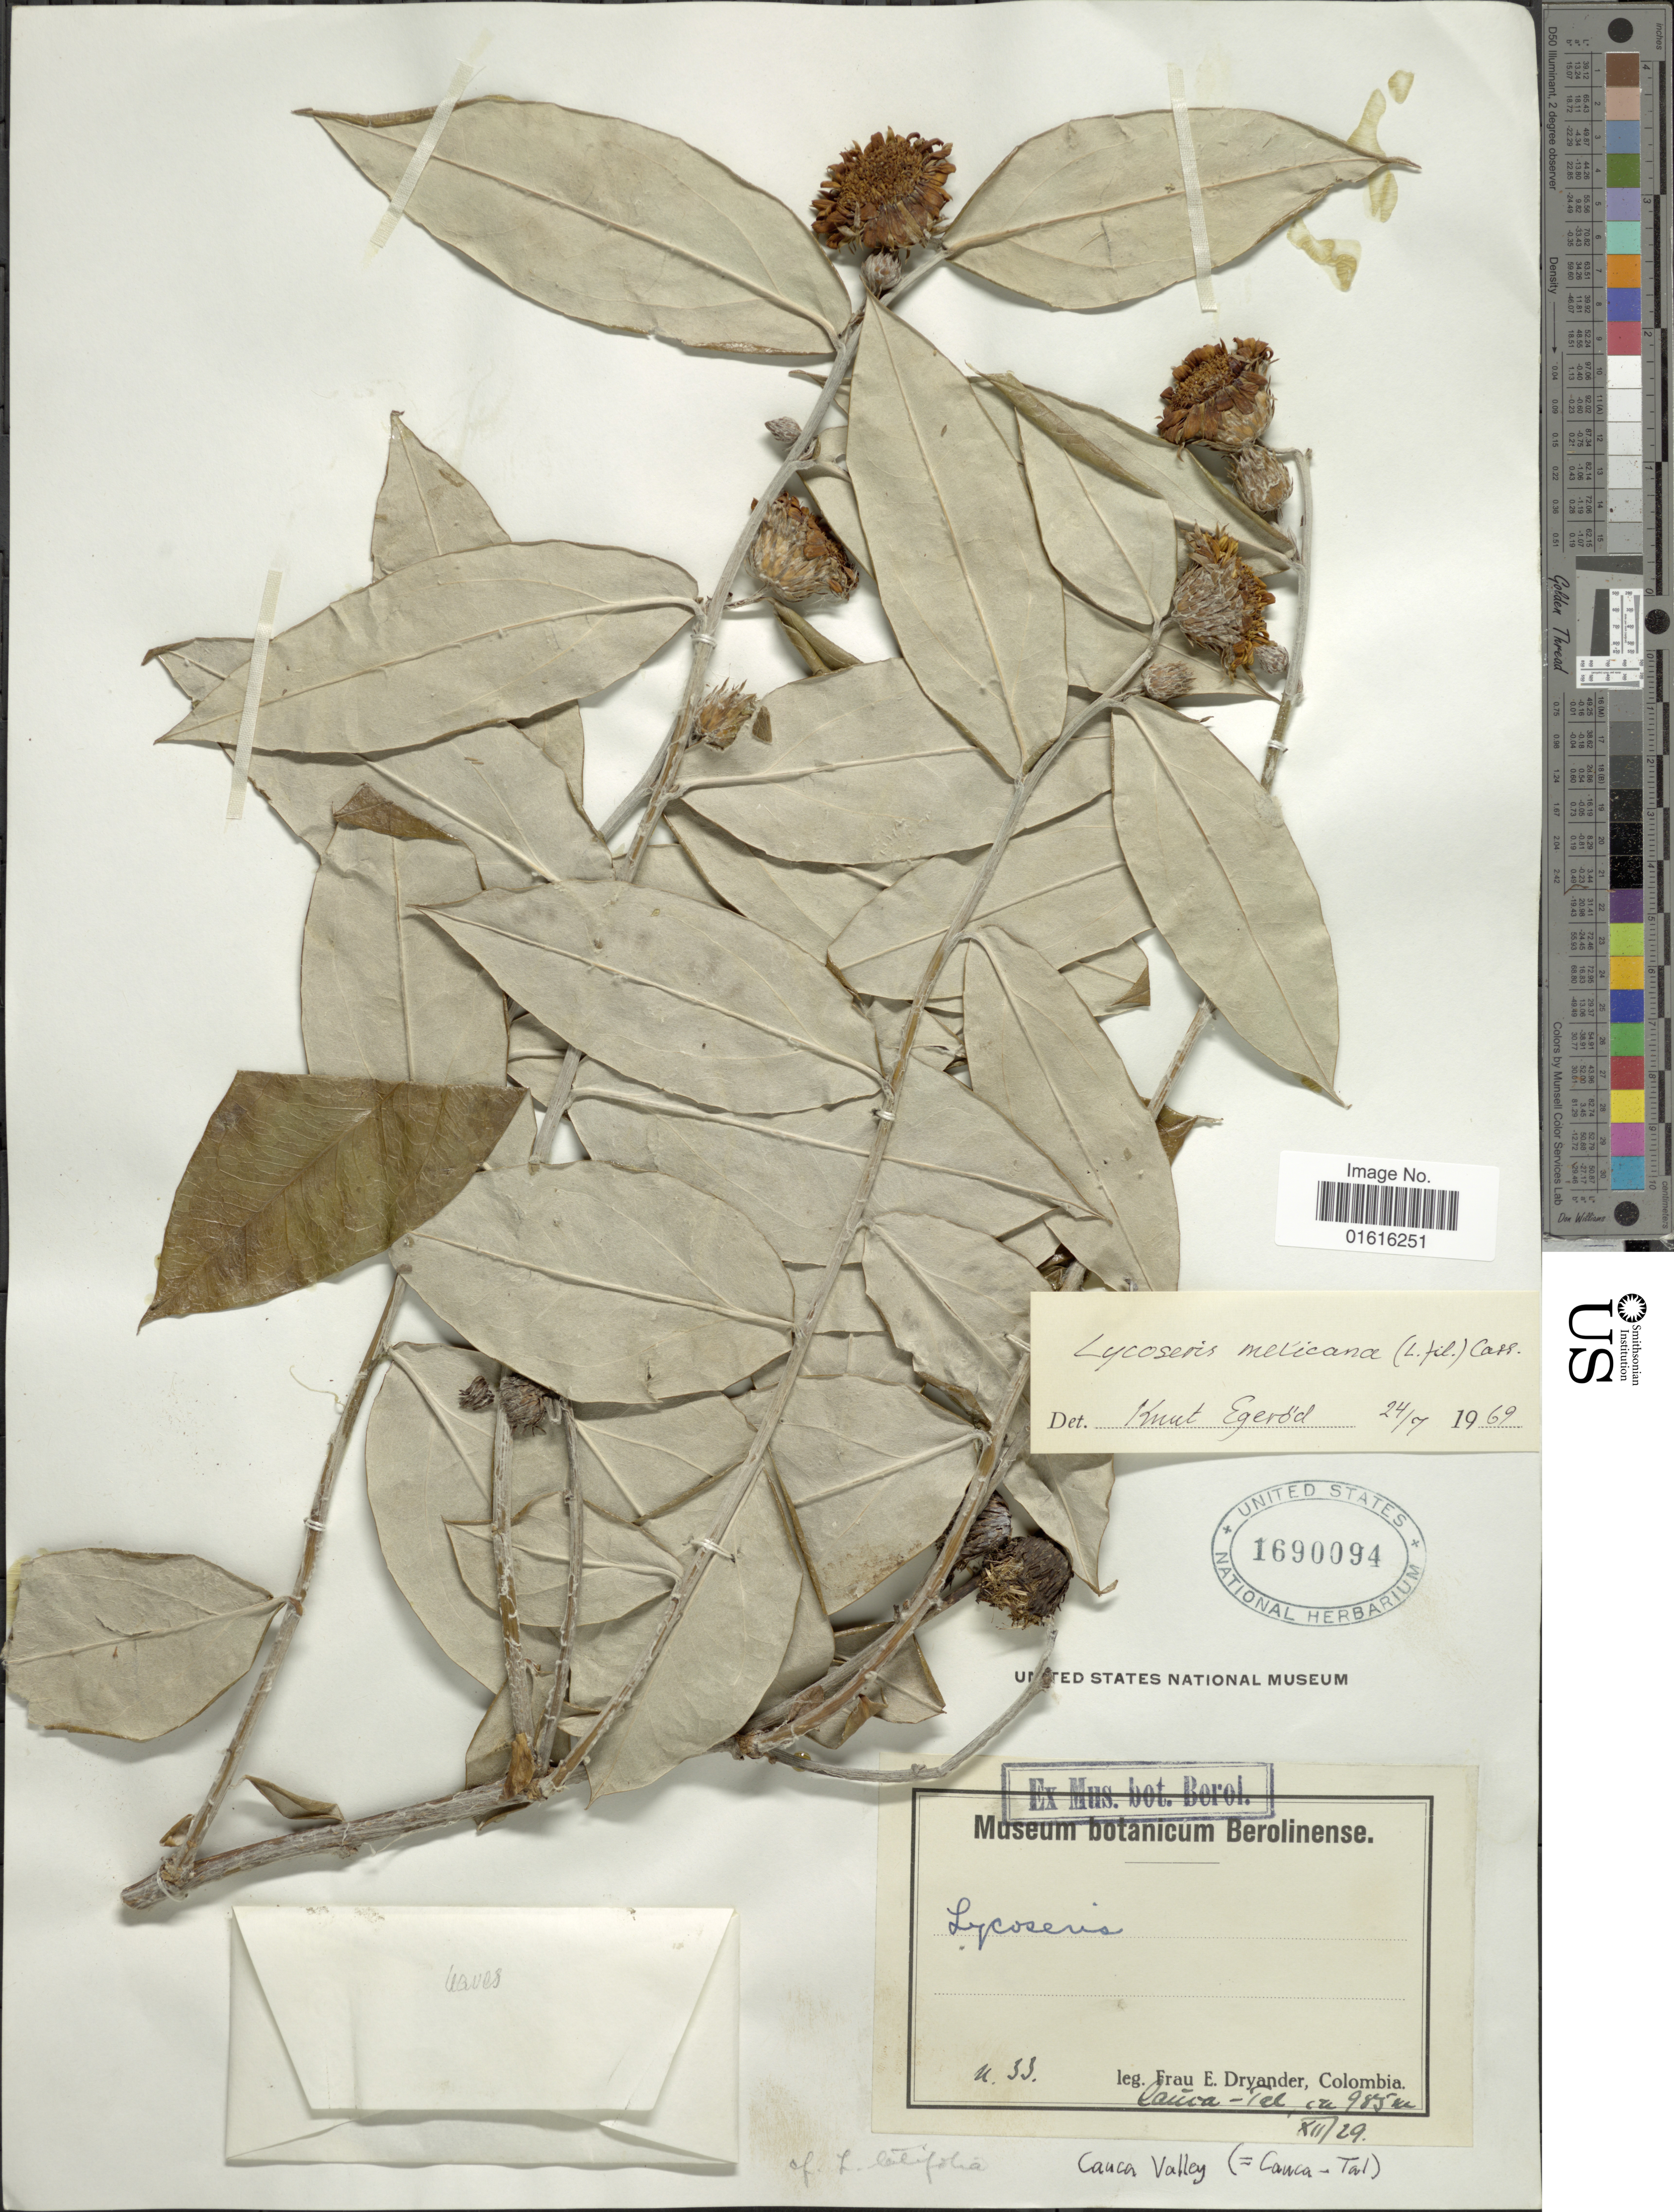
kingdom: Plantae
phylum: Tracheophyta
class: Magnoliopsida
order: Asterales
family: Asteraceae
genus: Lycoseris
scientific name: Lycoseris mexicana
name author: (L. f.) Cass.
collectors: F. Dryander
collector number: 33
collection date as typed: Transcribed d/m/y: /12/29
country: Colombia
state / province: Cauca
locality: Cauca-Tal.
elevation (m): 985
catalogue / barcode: US 1690094